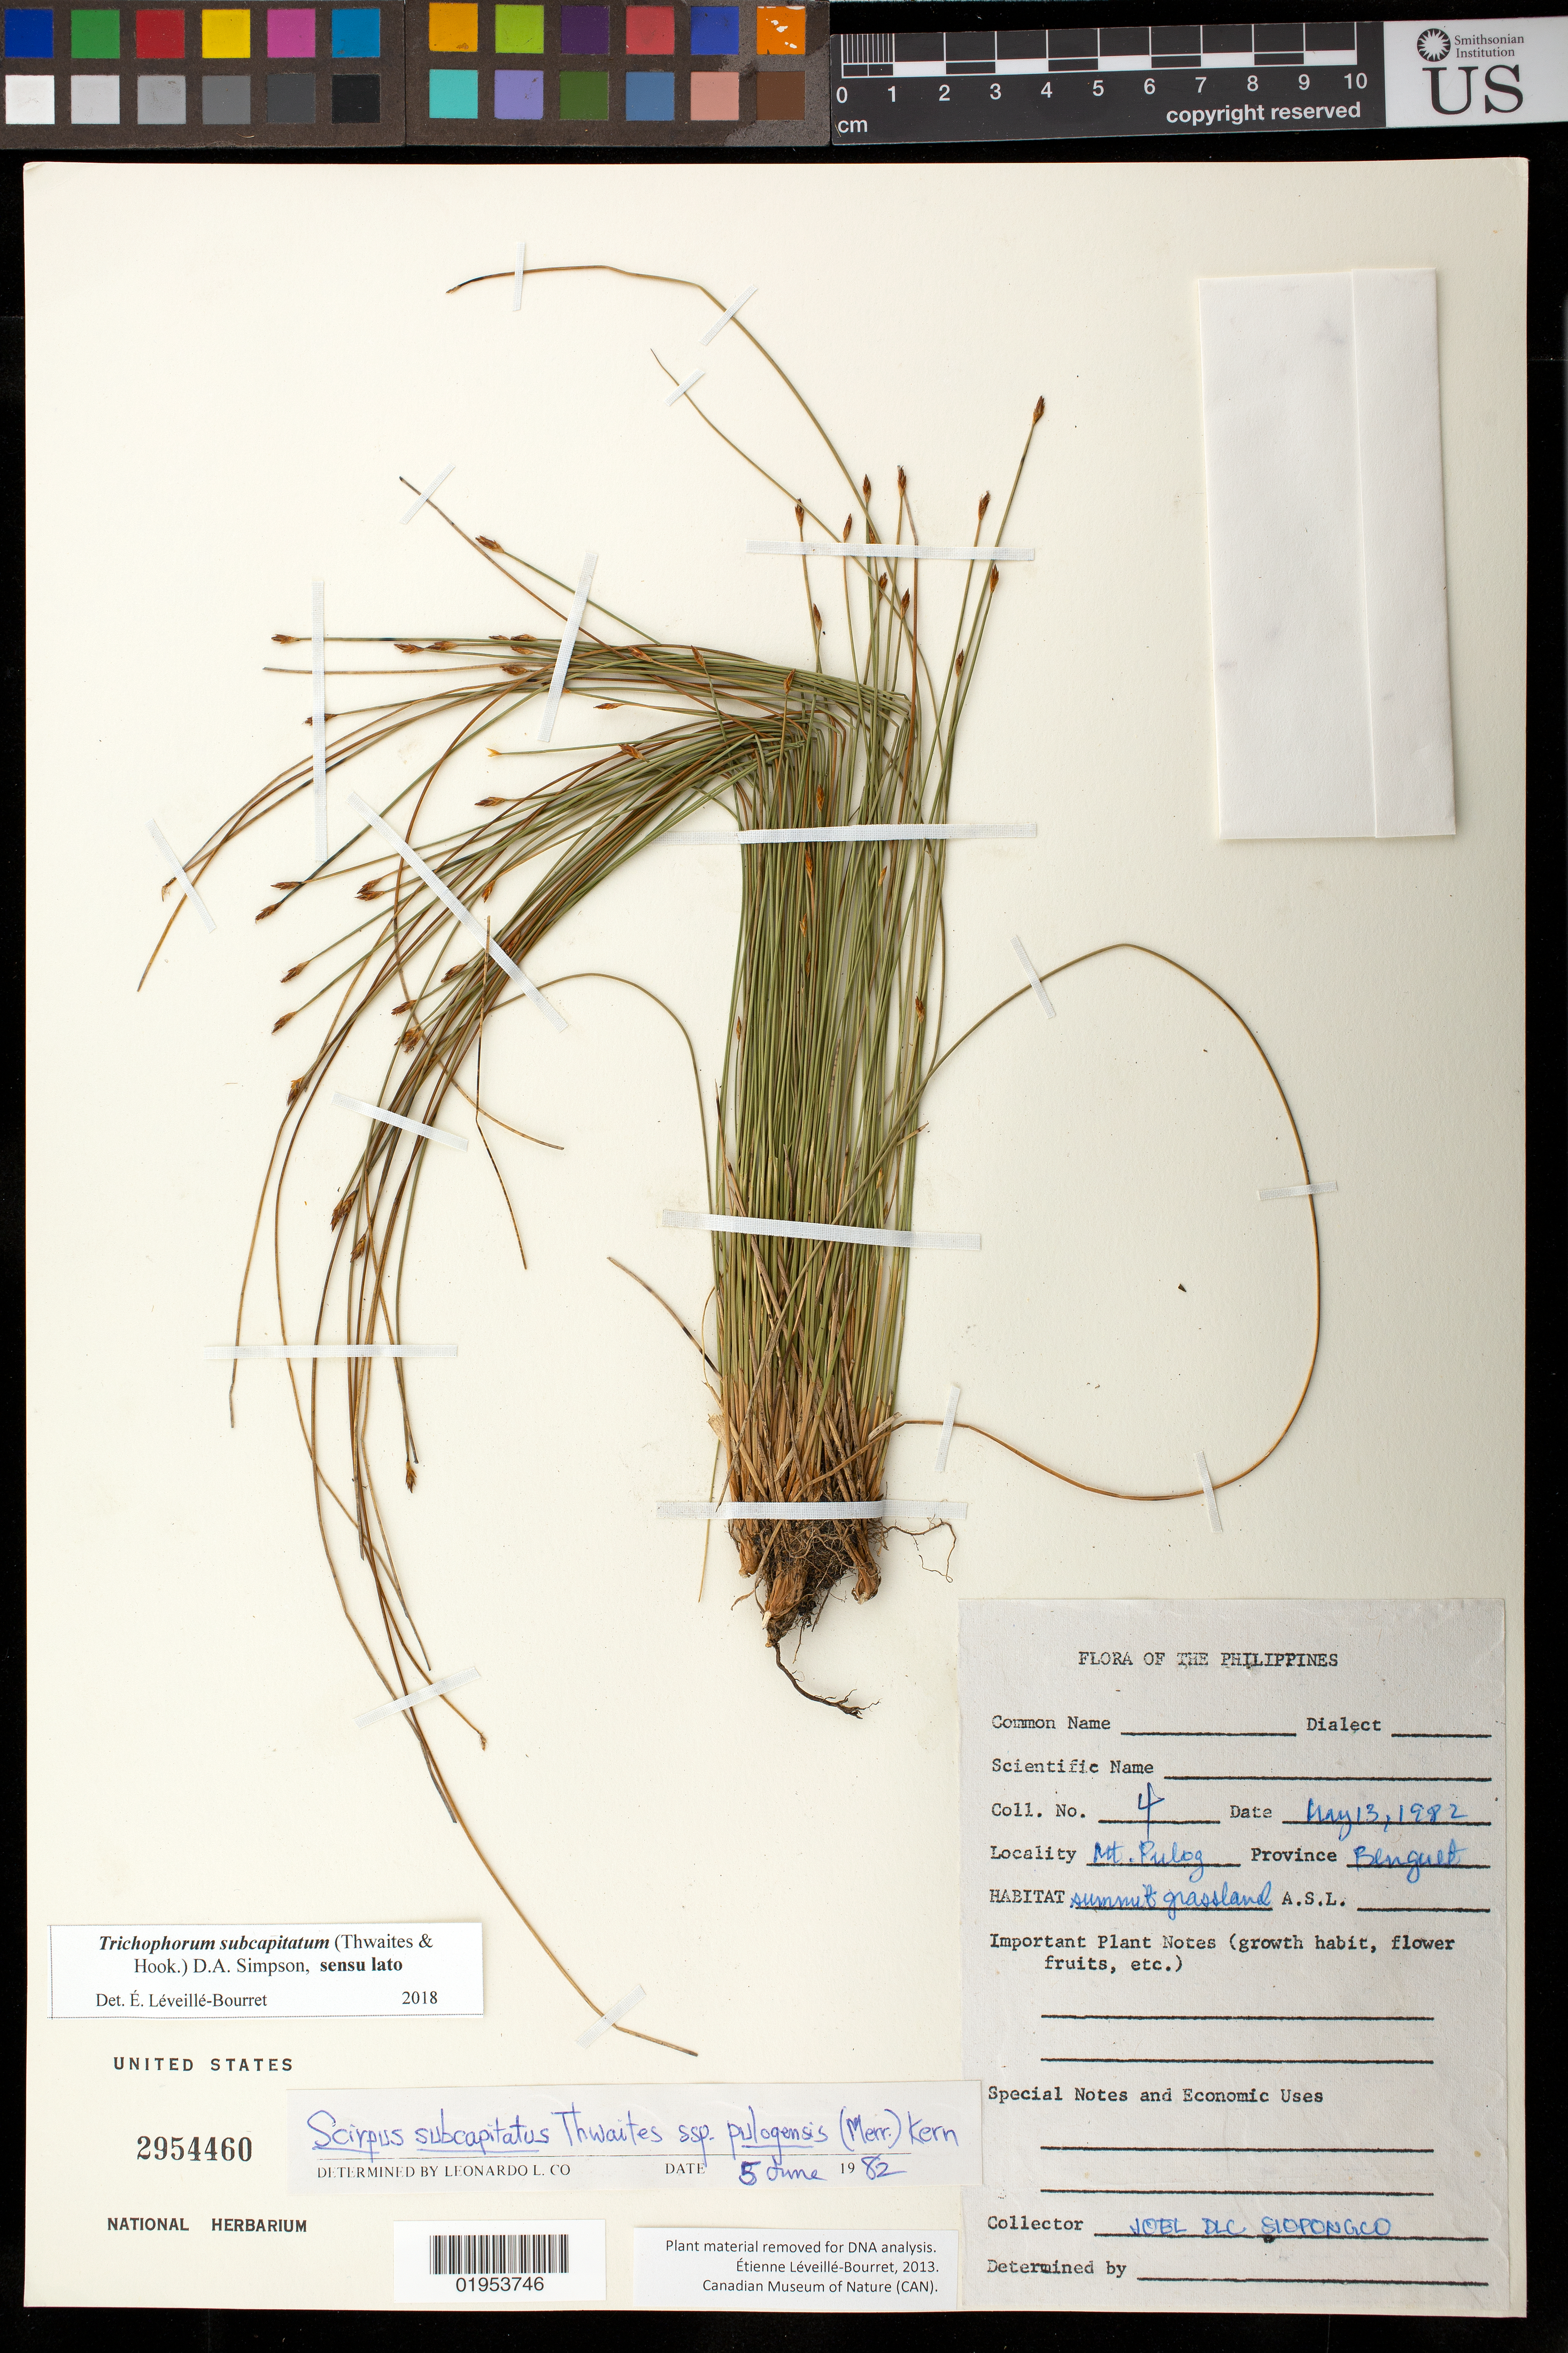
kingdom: Plantae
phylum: Tracheophyta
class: Liliopsida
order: Poales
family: Cyperaceae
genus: Trichophorum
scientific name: Trichophorum subcapitatum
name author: (Thwaites & Hook.) D.A. Simpson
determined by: Léveillé-Bourret, E.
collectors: J. Siopongco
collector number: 4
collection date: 1982-05-13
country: Philippines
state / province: Cordillera (Administrative Region)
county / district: Benguet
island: Luzon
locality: Mt. Pulog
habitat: summit grassland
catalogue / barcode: US 2954460